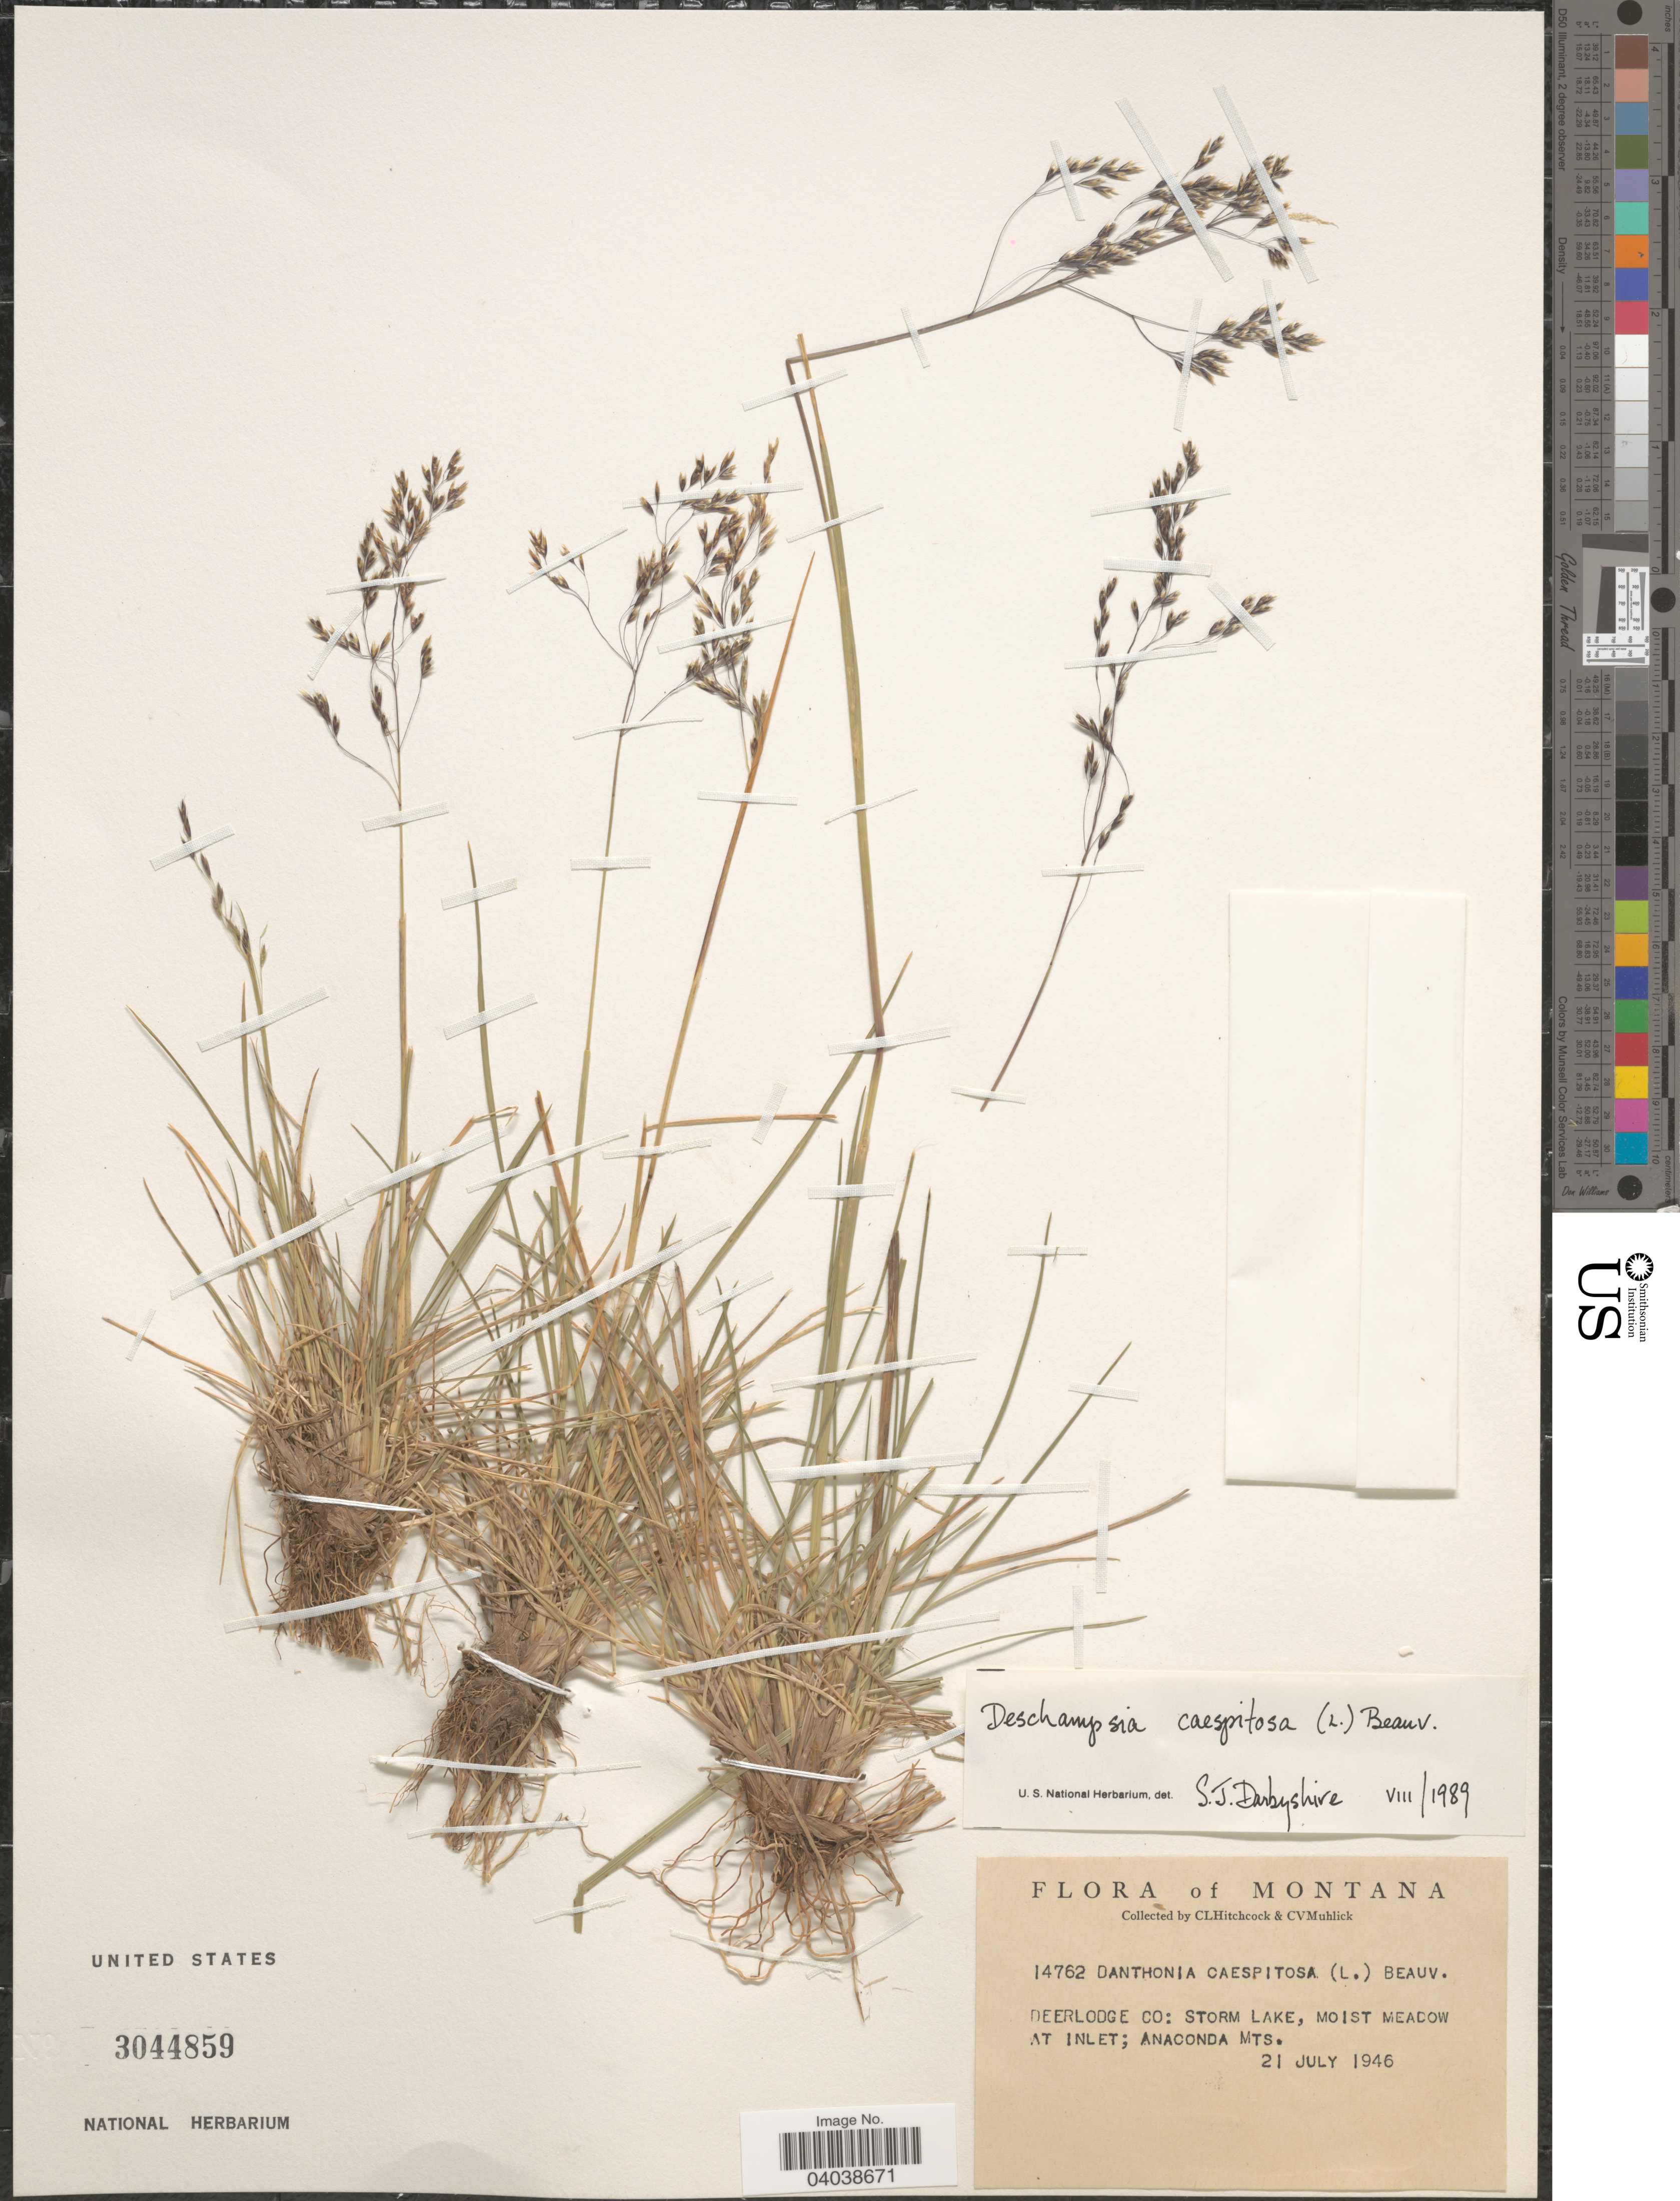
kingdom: Plantae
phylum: Tracheophyta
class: Liliopsida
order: Poales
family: Poaceae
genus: Deschampsia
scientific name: Deschampsia cespitosa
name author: (L.) P. Beauv.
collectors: C. L. Hitchcock & C. V. Muhlick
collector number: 14762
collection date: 1946-07-21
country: United States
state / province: Montana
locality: Deerlodge Co: Storm Lake, moist meadow at inlet; Anaconda Mts.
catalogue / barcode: US 3044859